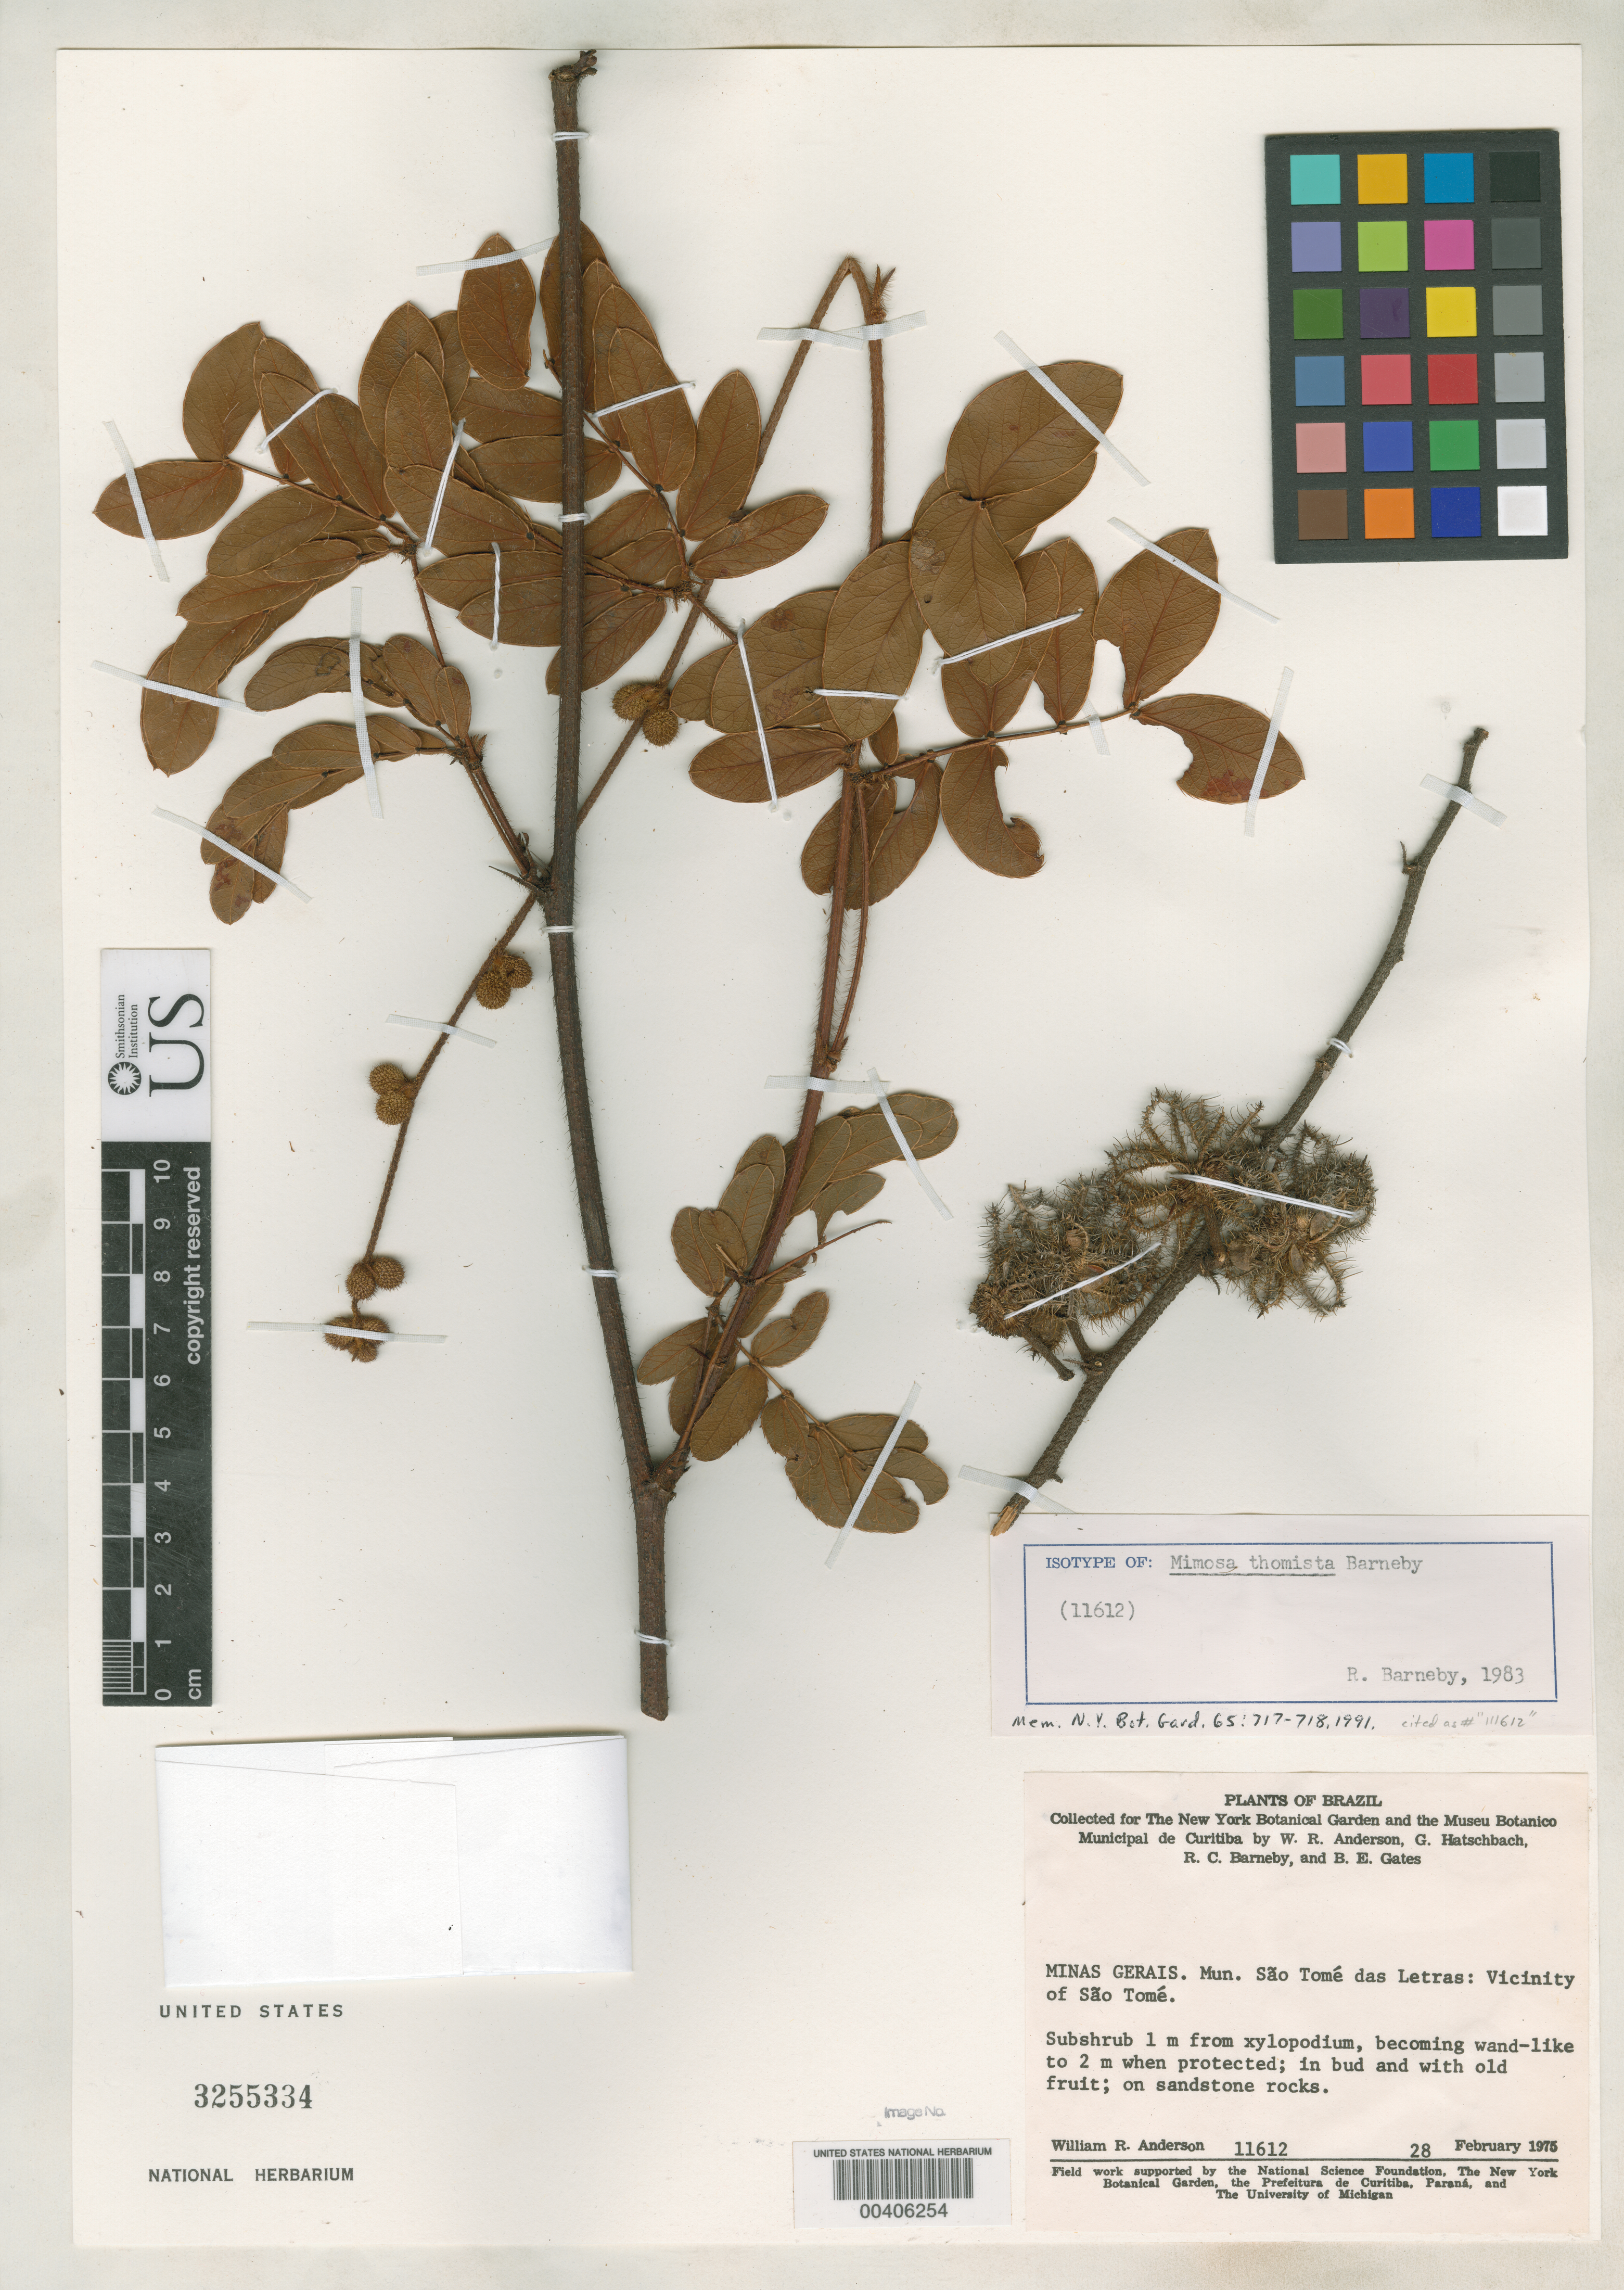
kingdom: Plantae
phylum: Tracheophyta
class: Magnoliopsida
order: Fabales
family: Fabaceae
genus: Mimosa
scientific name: Mimosa thomista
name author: Barneby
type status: Isotype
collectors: W. Anderson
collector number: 11612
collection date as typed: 28 Feb 1975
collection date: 1975-02-28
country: Brazil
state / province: Minas Gerais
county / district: São Tome das Letras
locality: Vicinity of Sao Tome.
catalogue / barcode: US 3255334